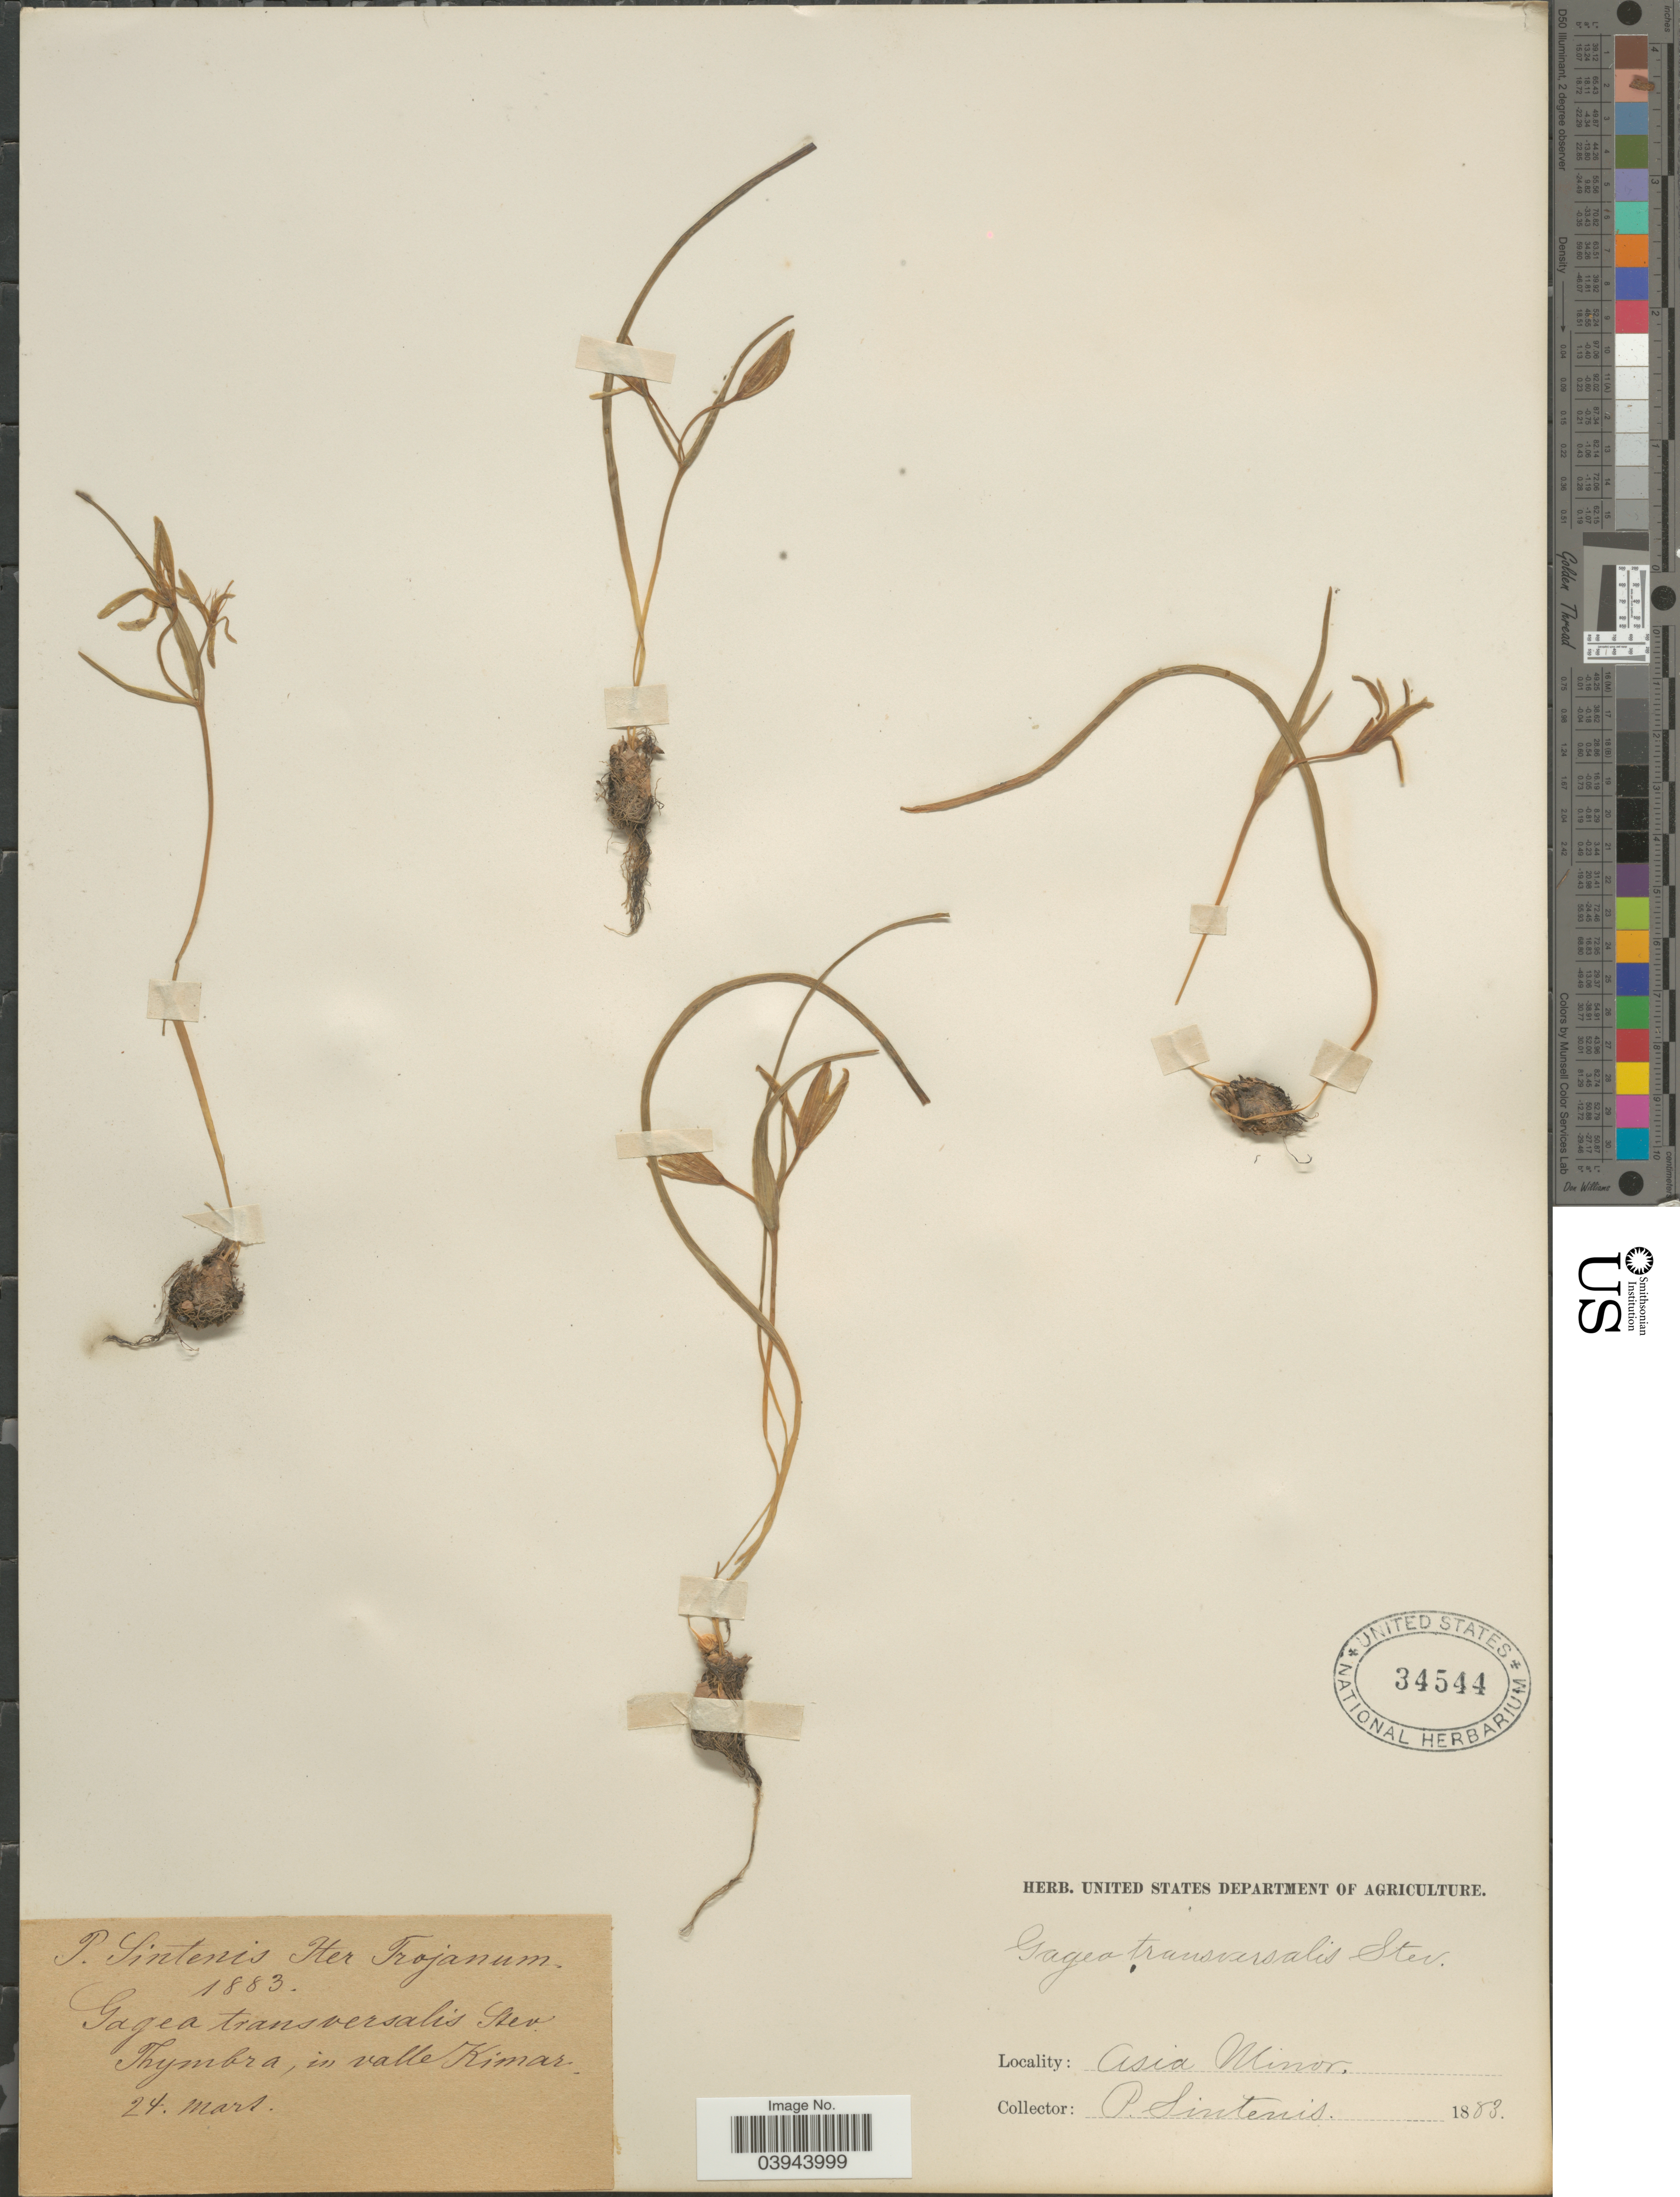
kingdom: Plantae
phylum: Tracheophyta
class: Liliopsida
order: Liliales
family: Liliaceae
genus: Gagea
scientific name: Gagea transversalis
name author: (Pall.) Steven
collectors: P. Sintenis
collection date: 1883-03-24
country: Turkey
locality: Iter Trojanum. Asia Minor. Thymbra, in valle Kimar. Asia Minor.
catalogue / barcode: US 34544